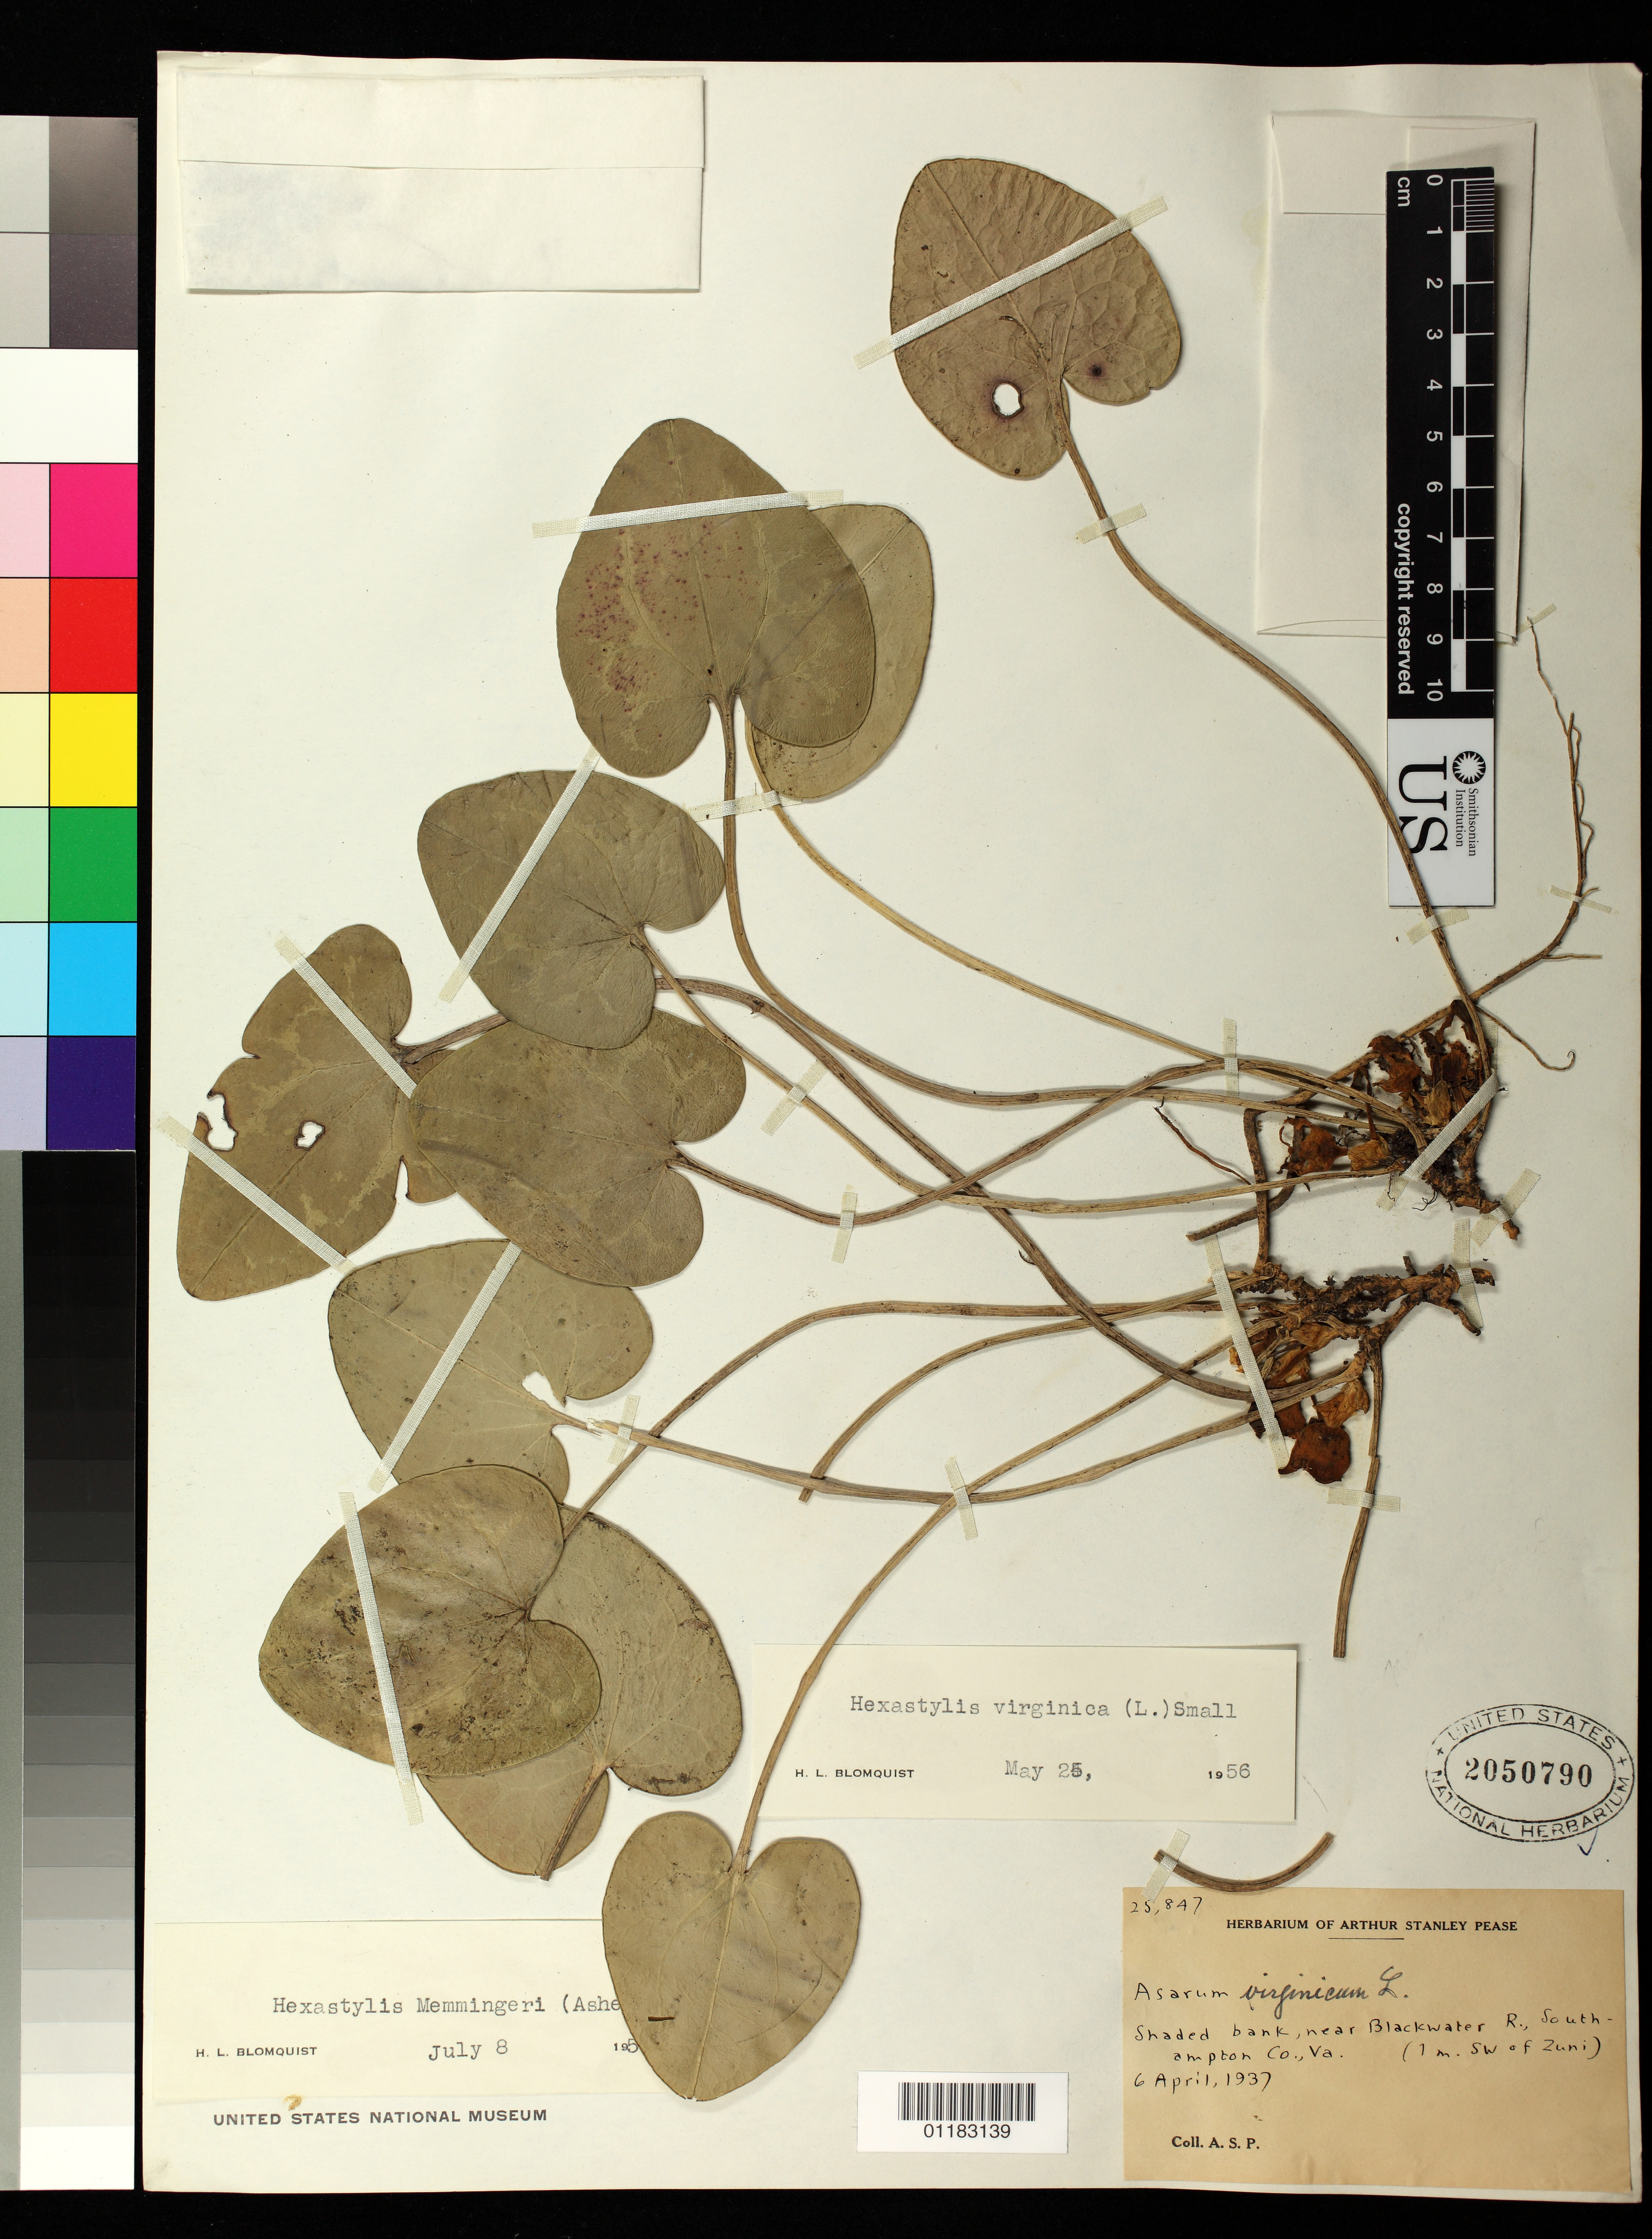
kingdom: Plantae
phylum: Tracheophyta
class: Magnoliopsida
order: Piperales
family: Aristolochiaceae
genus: Hexastylis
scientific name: Hexastylis virginica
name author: (L.) Small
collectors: A. S. Pease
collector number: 25847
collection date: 1937-04-06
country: United States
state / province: Virginia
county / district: Southampton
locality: Southampton County: shaded bank near Blackwater River, 1 mi. SW of Zuni.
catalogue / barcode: US 2050790